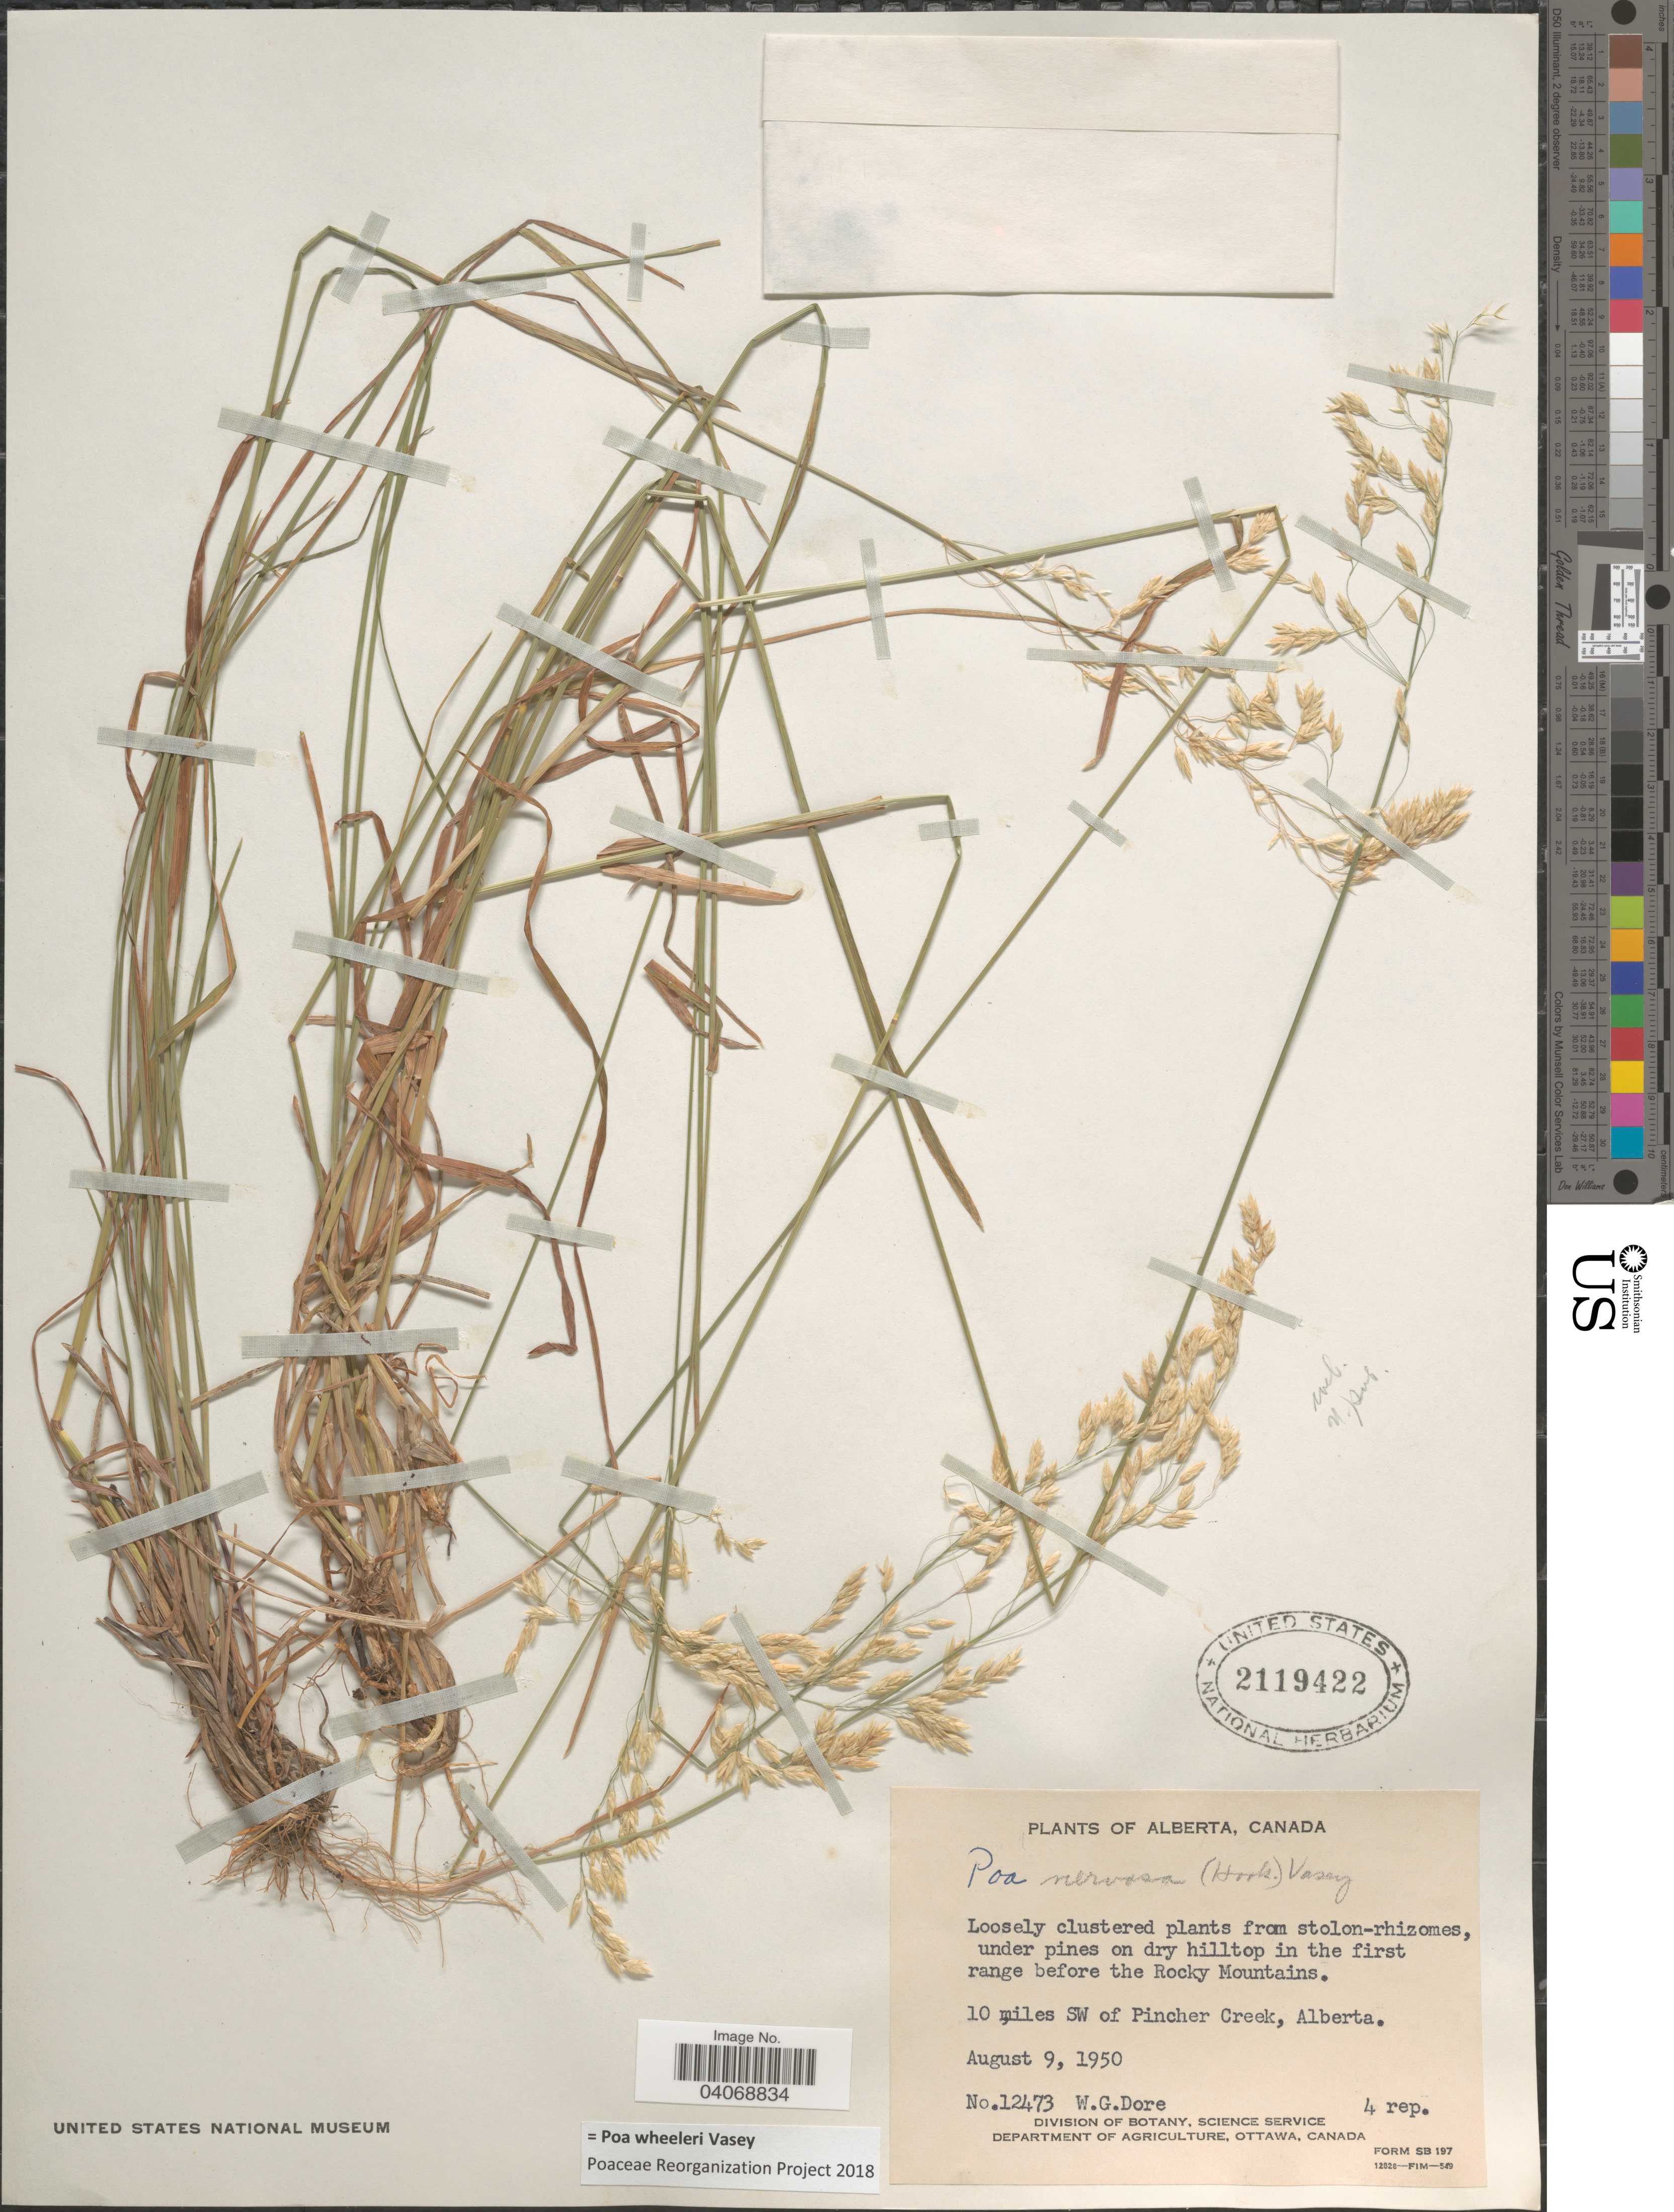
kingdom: Plantae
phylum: Tracheophyta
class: Liliopsida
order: Poales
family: Poaceae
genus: Poa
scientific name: Poa wheeleri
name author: Vasey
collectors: W. Dore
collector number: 12473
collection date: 1950-08-09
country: Canada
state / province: Alberta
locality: Under pines on dry hilltop on the first range before the Rocky Mountains. 10 miles SW of Pincher Creek.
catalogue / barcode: US 2119422